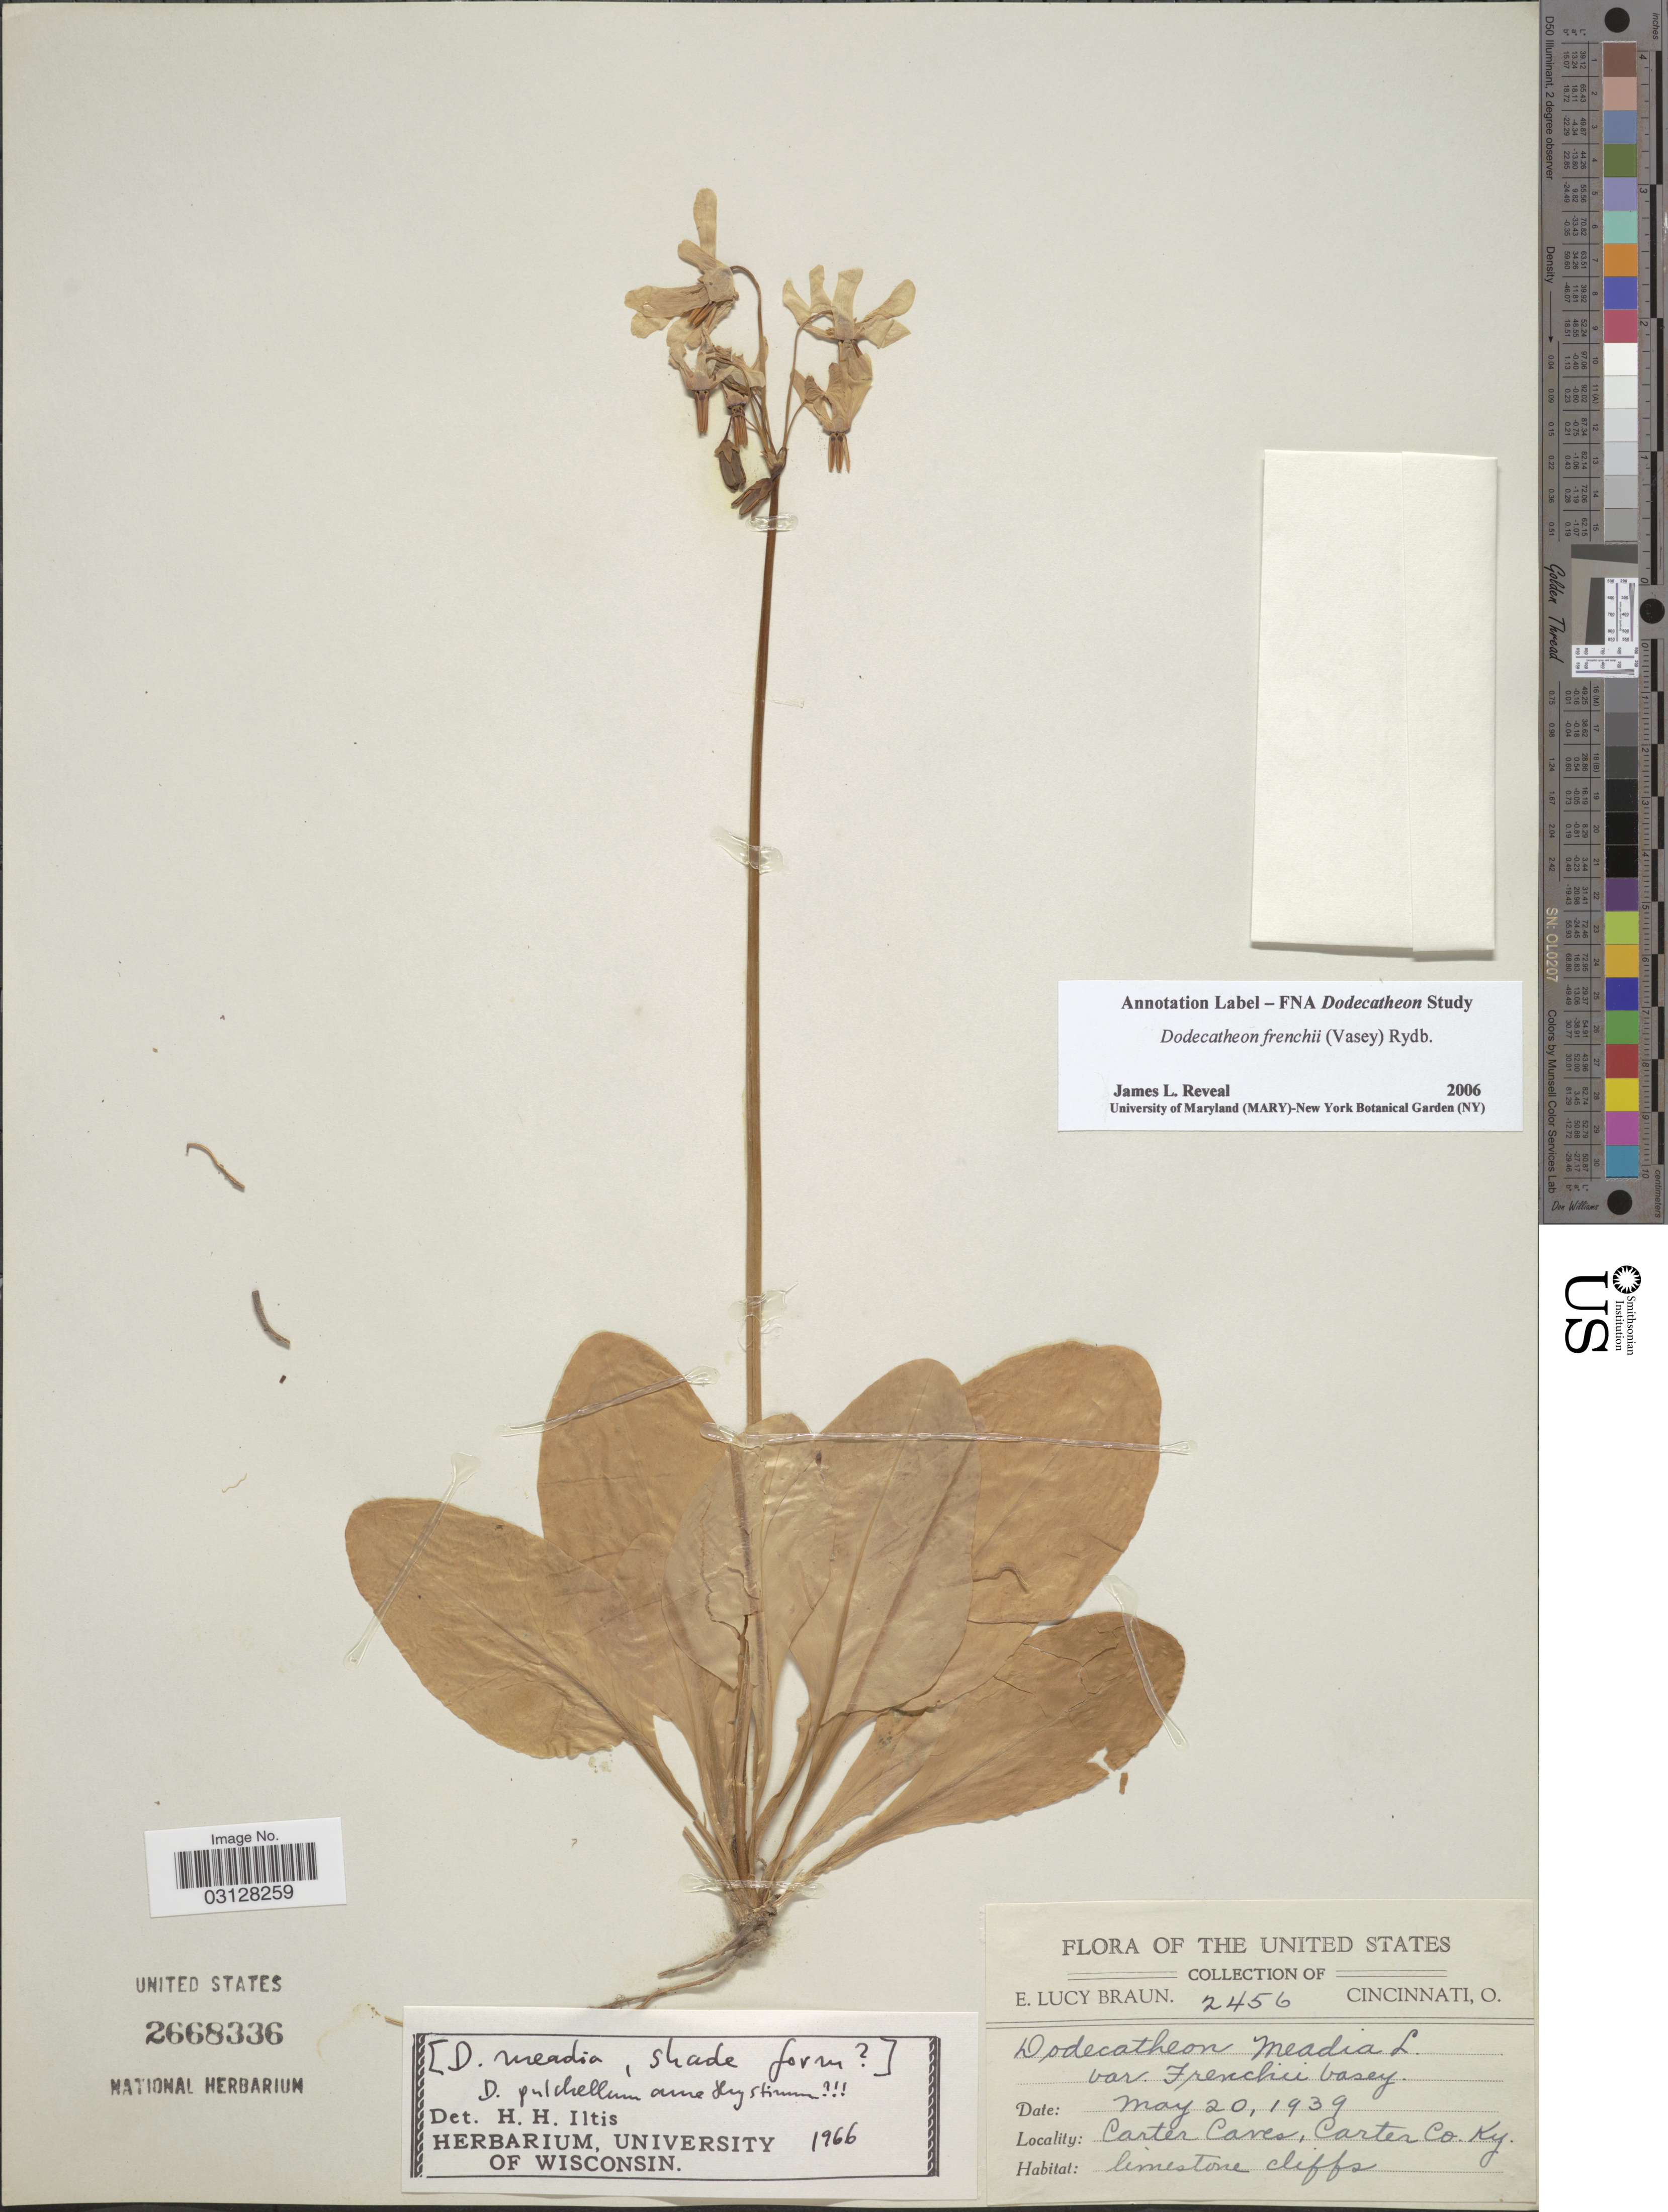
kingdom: Plantae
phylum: Tracheophyta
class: Magnoliopsida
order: Ericales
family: Primulaceae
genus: Dodecatheon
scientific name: Dodecatheon frenchii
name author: (Vasey) Rydb.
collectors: E. L. Braun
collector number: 2456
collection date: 1939-05-20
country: United States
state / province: Kentucky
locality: Carter Caves, Carter Co.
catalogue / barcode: US 2668336